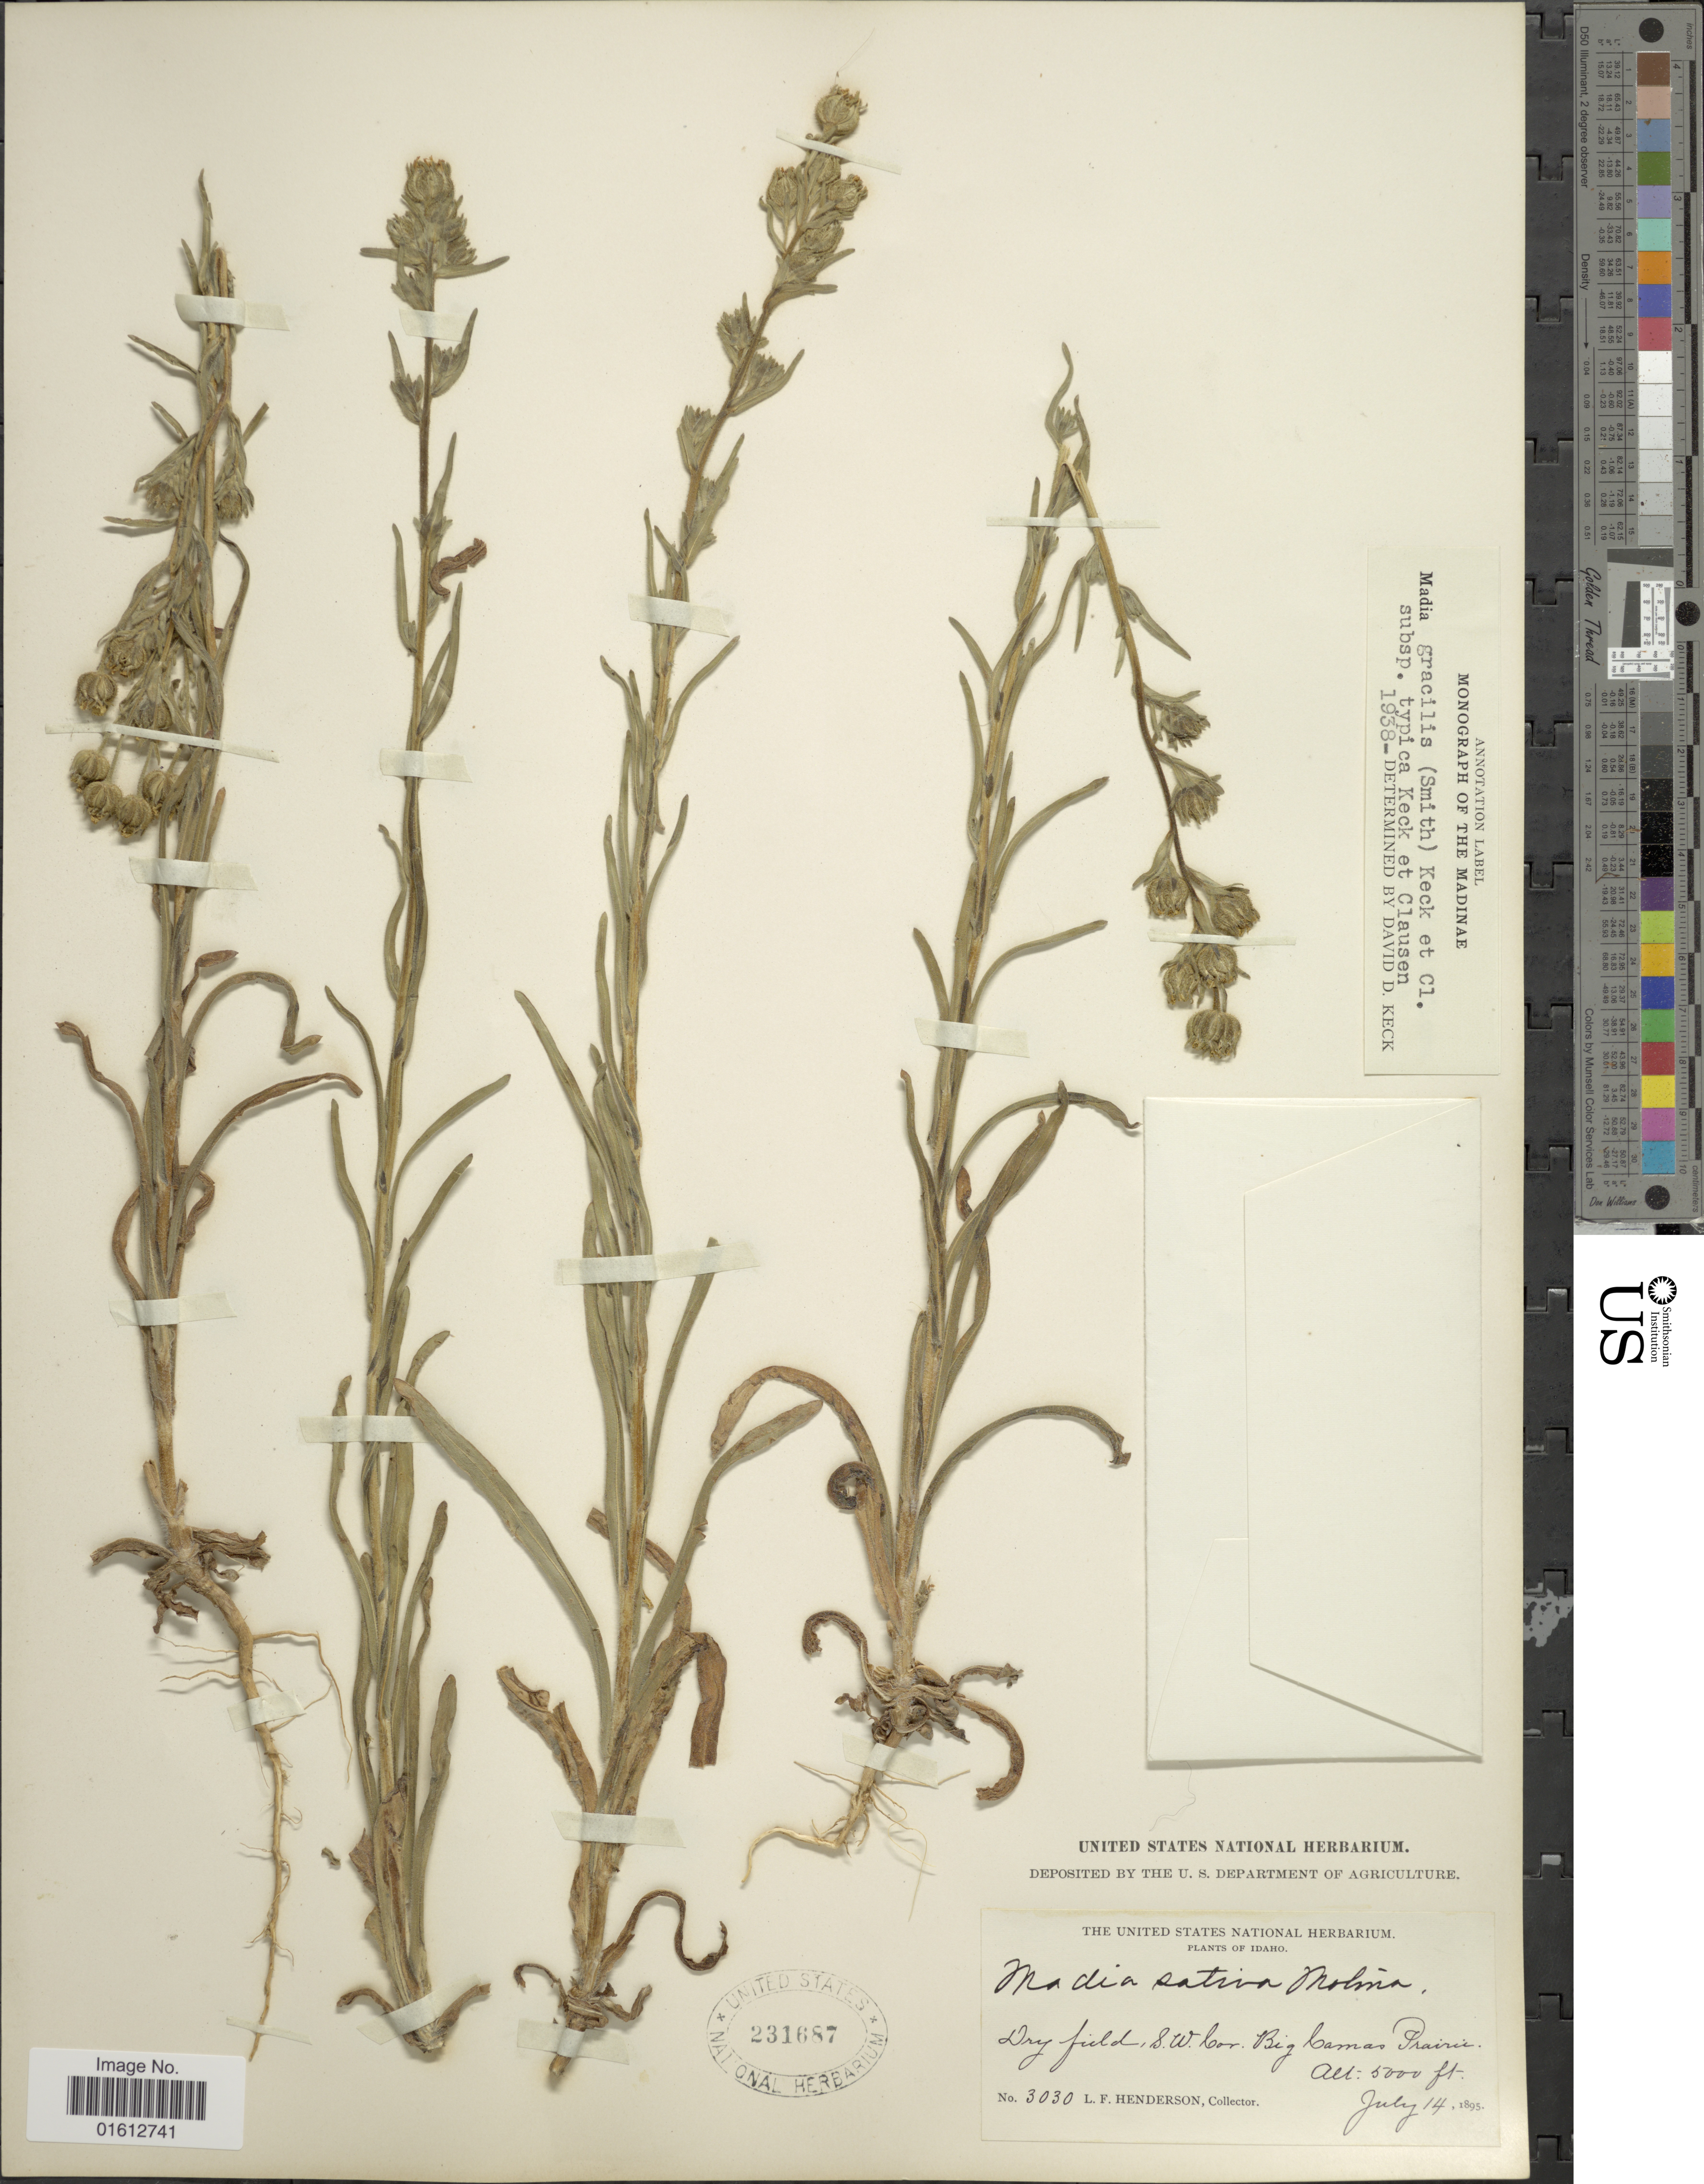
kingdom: Plantae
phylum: Tracheophyta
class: Magnoliopsida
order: Asterales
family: Asteraceae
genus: Madia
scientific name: Madia gracilis subsp. gracilis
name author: (Sm.) D.D. Keck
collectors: L. Henderson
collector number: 3030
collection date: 1895-07-14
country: United States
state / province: Idaho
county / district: Blaine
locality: Dry field, S.W. Cor. Big Camas Prairie.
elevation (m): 1524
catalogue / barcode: US 231687